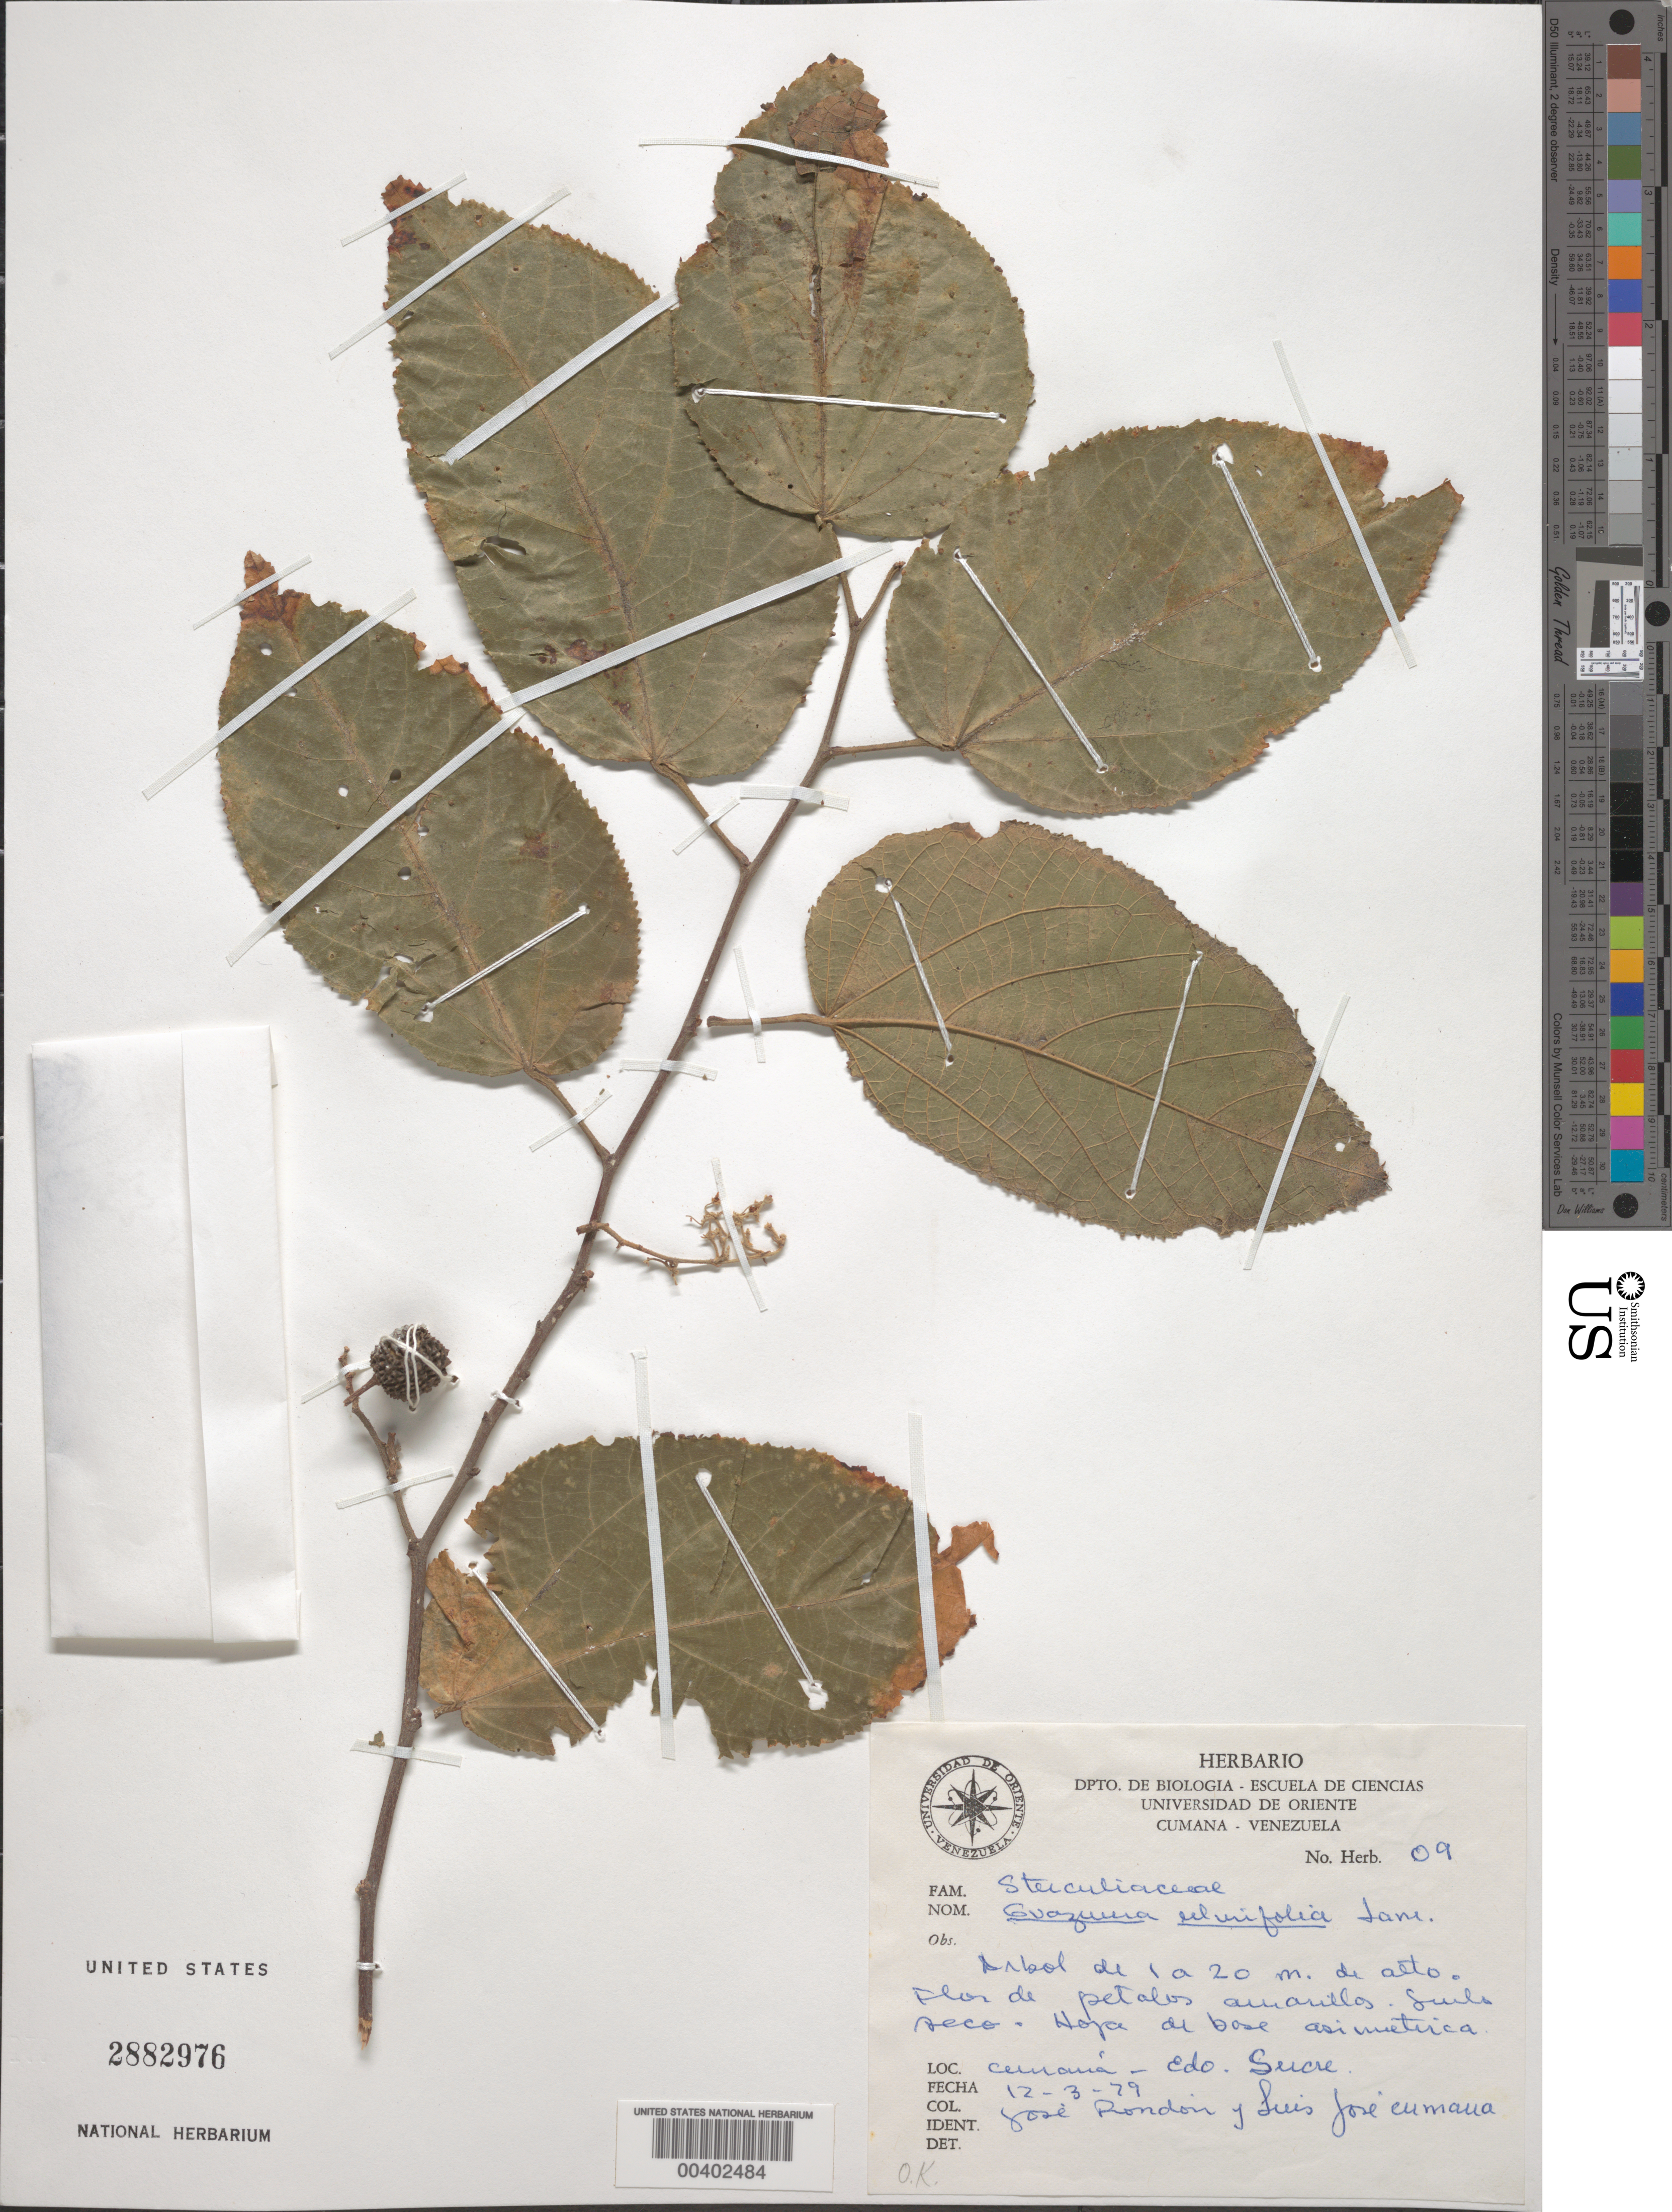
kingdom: Plantae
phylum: Tracheophyta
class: Magnoliopsida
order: Malvales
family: Malvaceae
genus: Guazuma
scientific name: Guazuma ulmifolia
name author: Lam.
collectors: J. Rondón & L. J. Cumaná C.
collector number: herb. 09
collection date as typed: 12 Mar 1979 or 03 Dec 1979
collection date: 1979-03-12 or 1979-12-03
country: Venezuela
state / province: Sucre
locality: Cumaná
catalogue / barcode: US 2882976